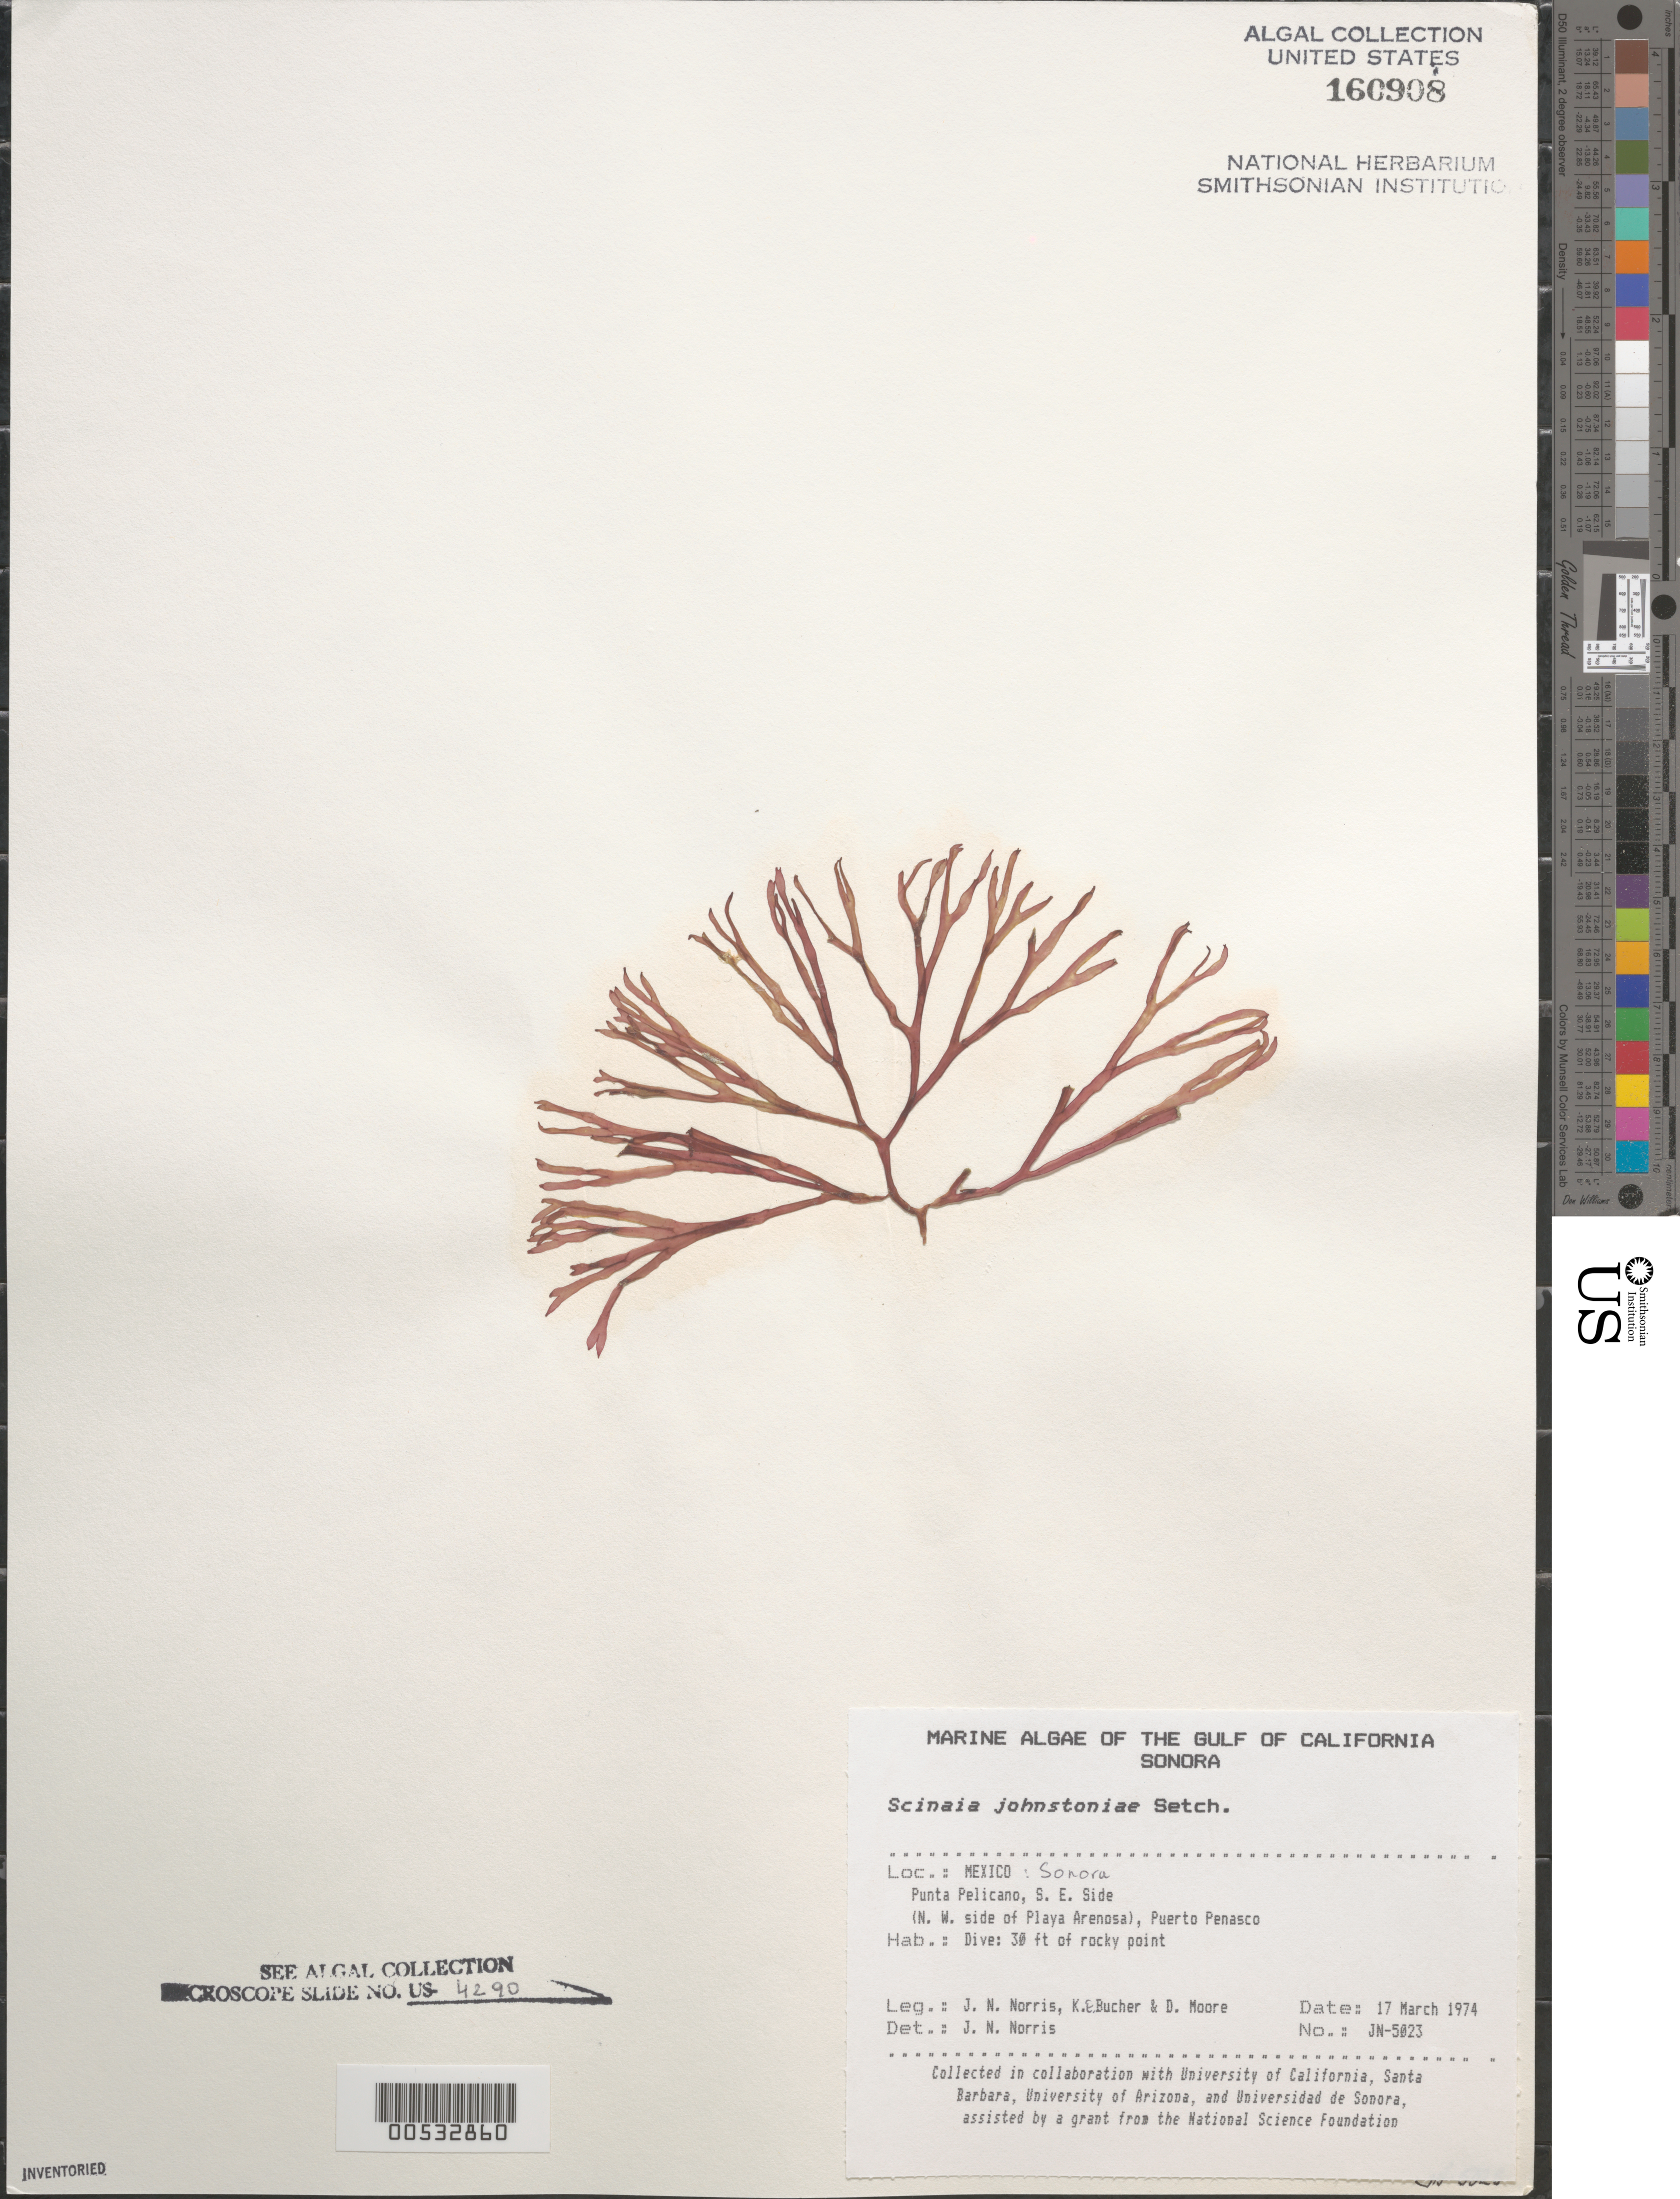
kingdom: Plantae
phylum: Rhodophyta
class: Florideophyceae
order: Nemaliales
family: Scinaiaceae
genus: Scinaia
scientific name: Scinaia johnstoniae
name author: Setch.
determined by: Norris, James N.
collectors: J. N. Norris, K. E. Bucher & D. Moore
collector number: JN-5023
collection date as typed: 17 Mar 1974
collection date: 1974-03-17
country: Mexico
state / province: Sonora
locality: Punta Pelicano, Puerto Penasco area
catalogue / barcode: US 160908